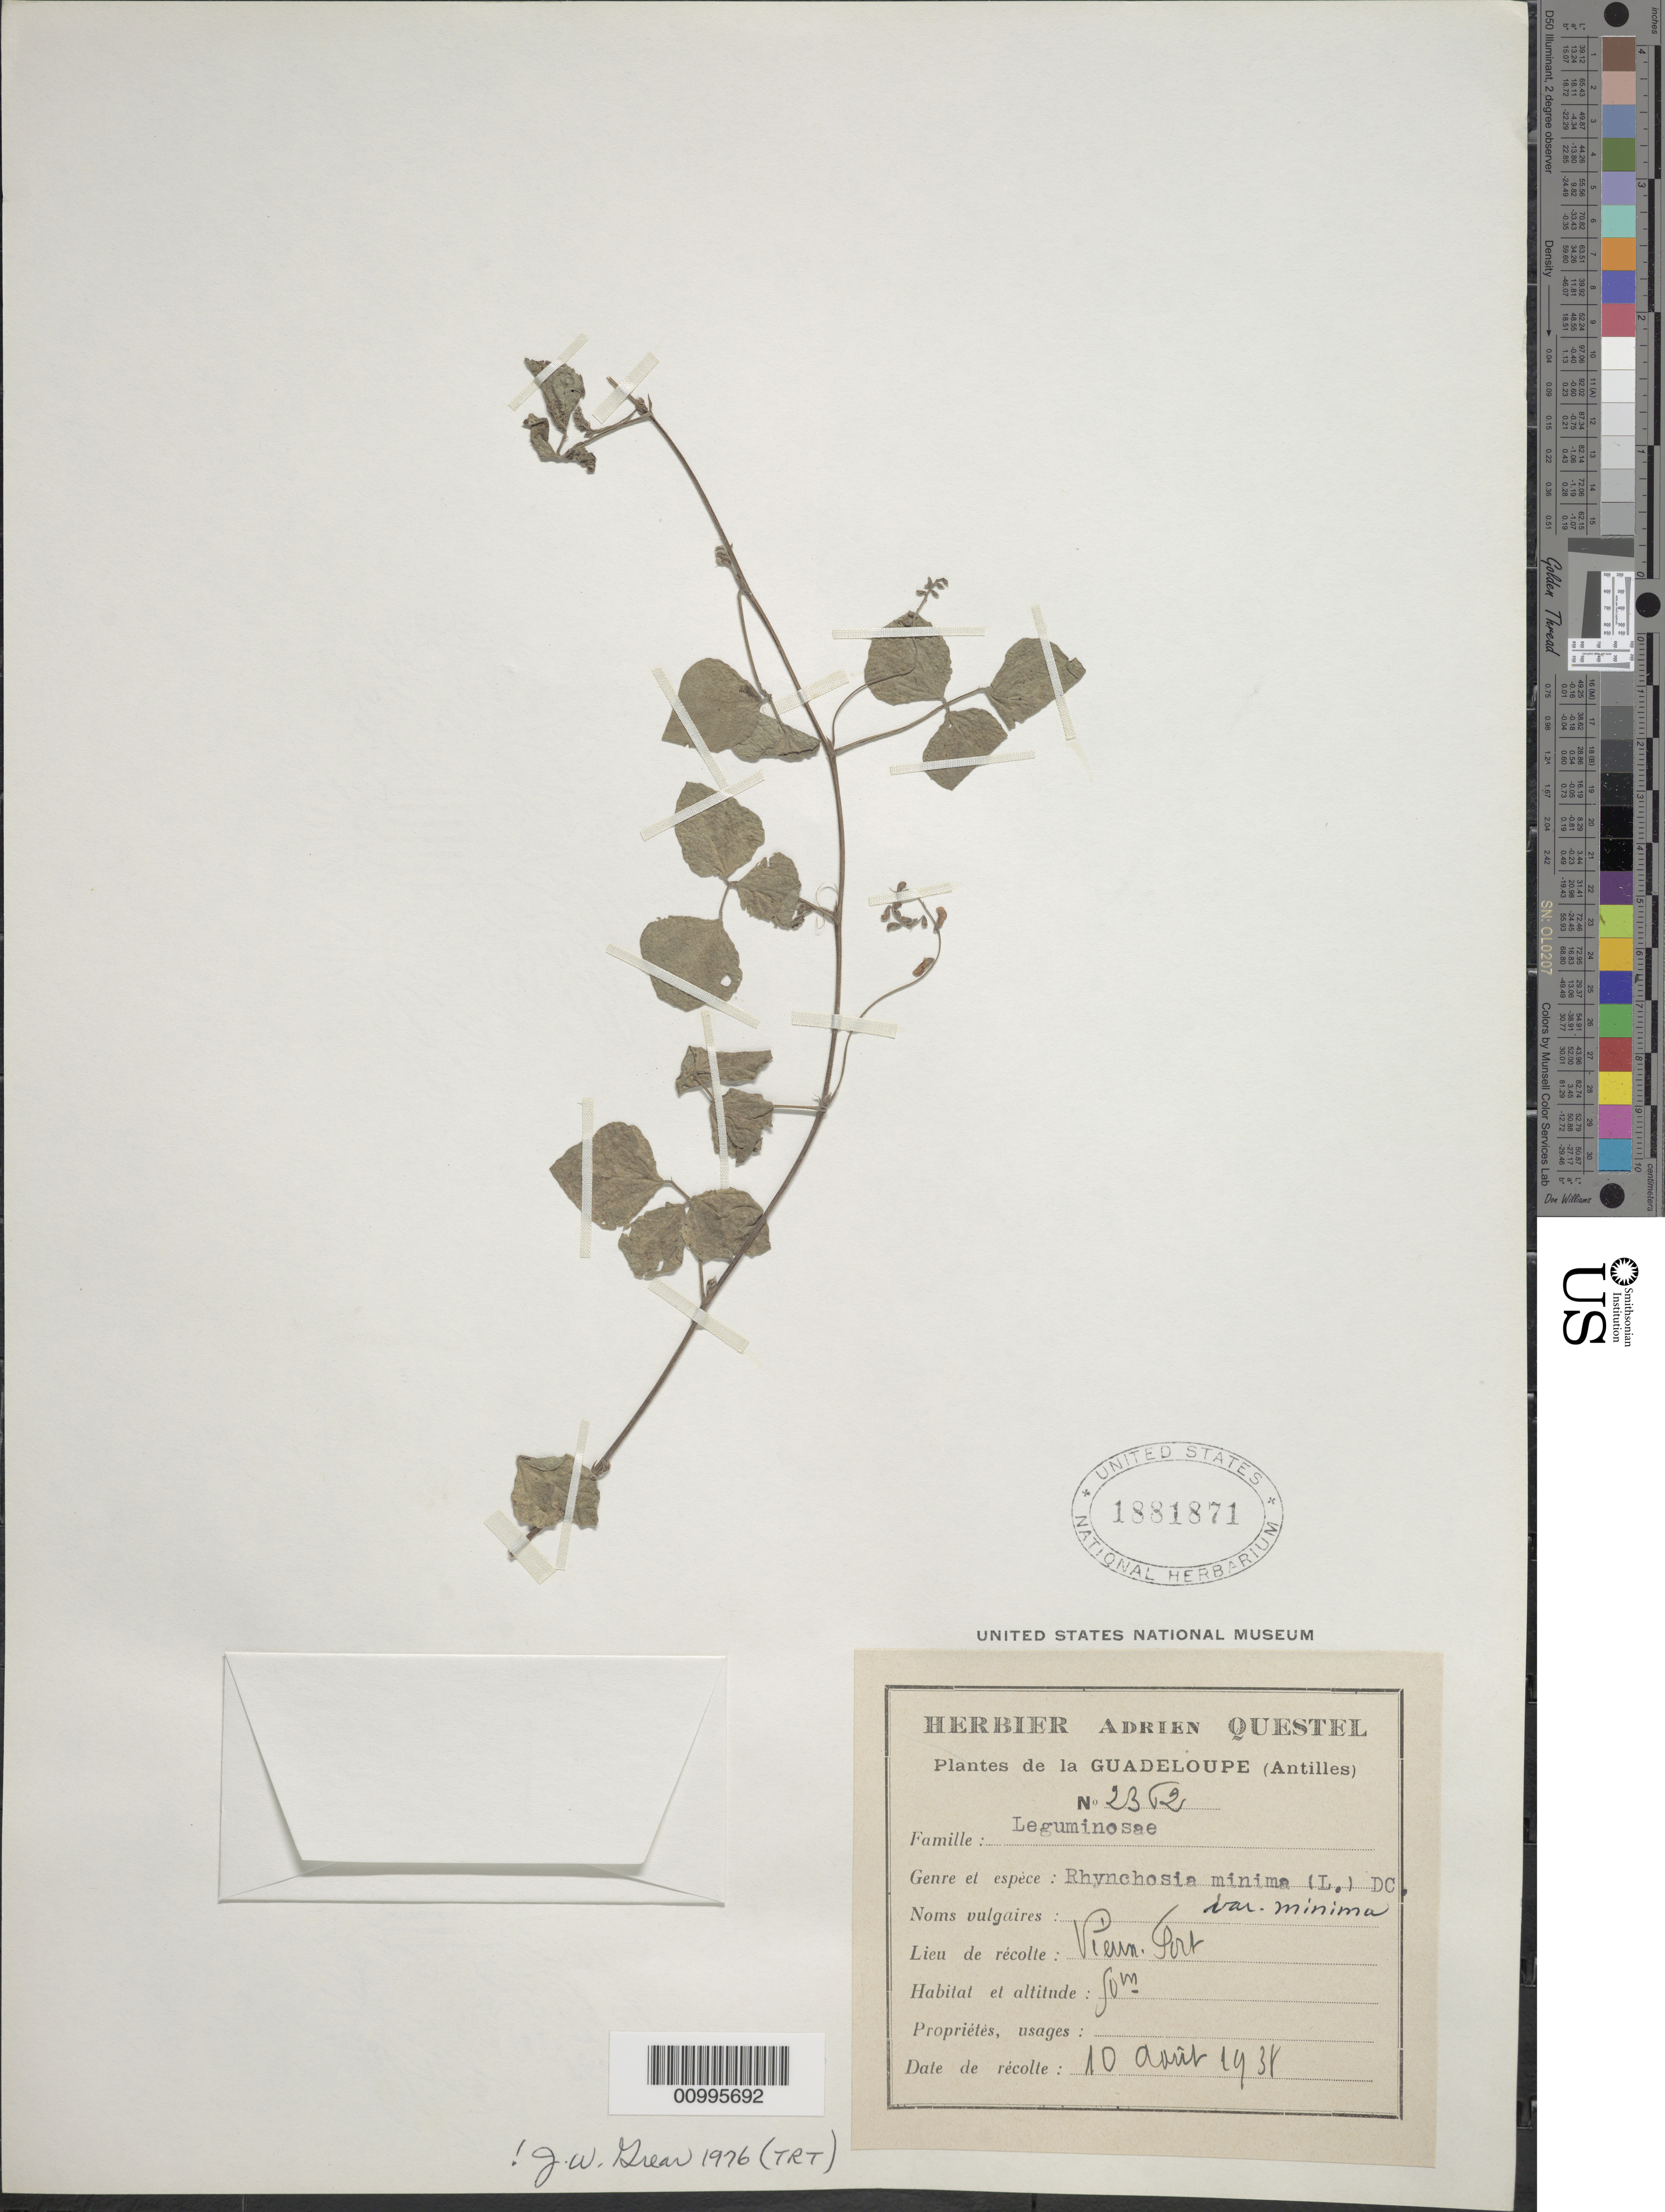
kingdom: Plantae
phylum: Tracheophyta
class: Magnoliopsida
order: Fabales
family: Fabaceae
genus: Rhynchosia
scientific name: Rhynchosia minima var. minima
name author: (L.) DC.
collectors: A. Questel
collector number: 2362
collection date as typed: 10 Aug 1938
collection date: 1938-08-10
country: Guadeloupe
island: Basse Terre [Guadeloupe]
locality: Antilles. Vieux-Fort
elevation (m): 50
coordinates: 0 N, 0 E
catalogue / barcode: US 1881871